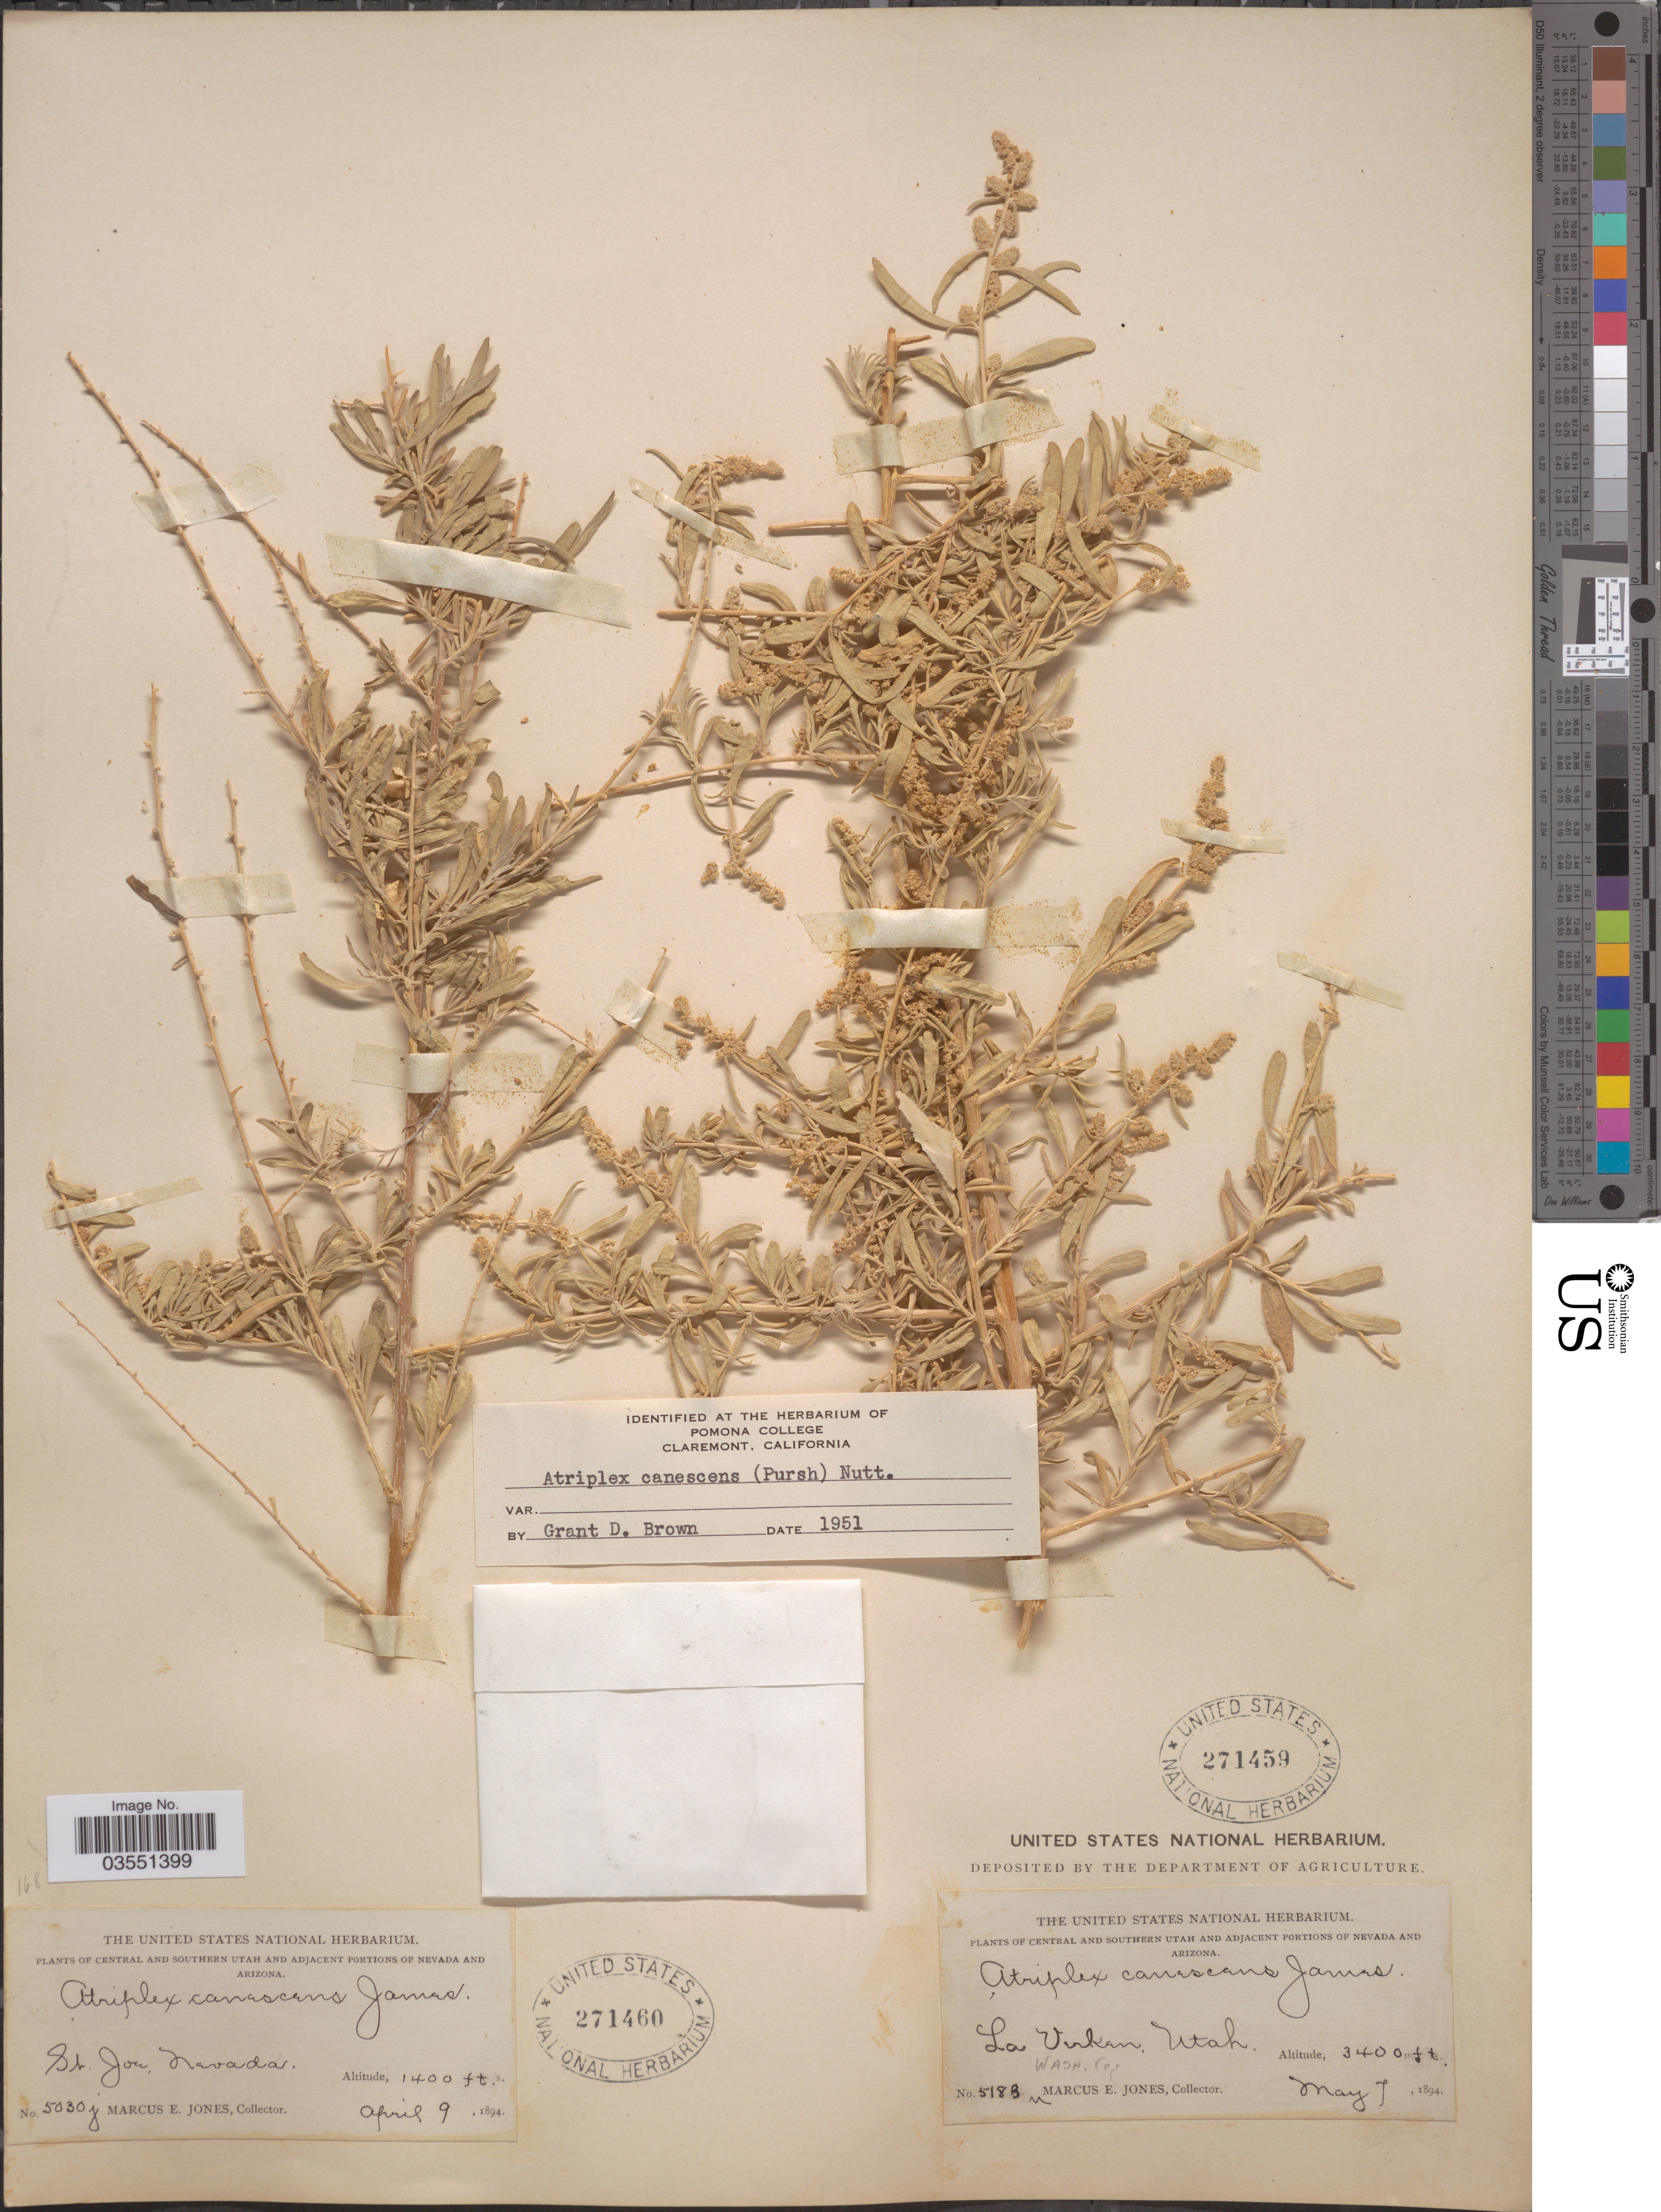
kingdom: Plantae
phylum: Tracheophyta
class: Magnoliopsida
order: Caryophyllales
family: Amaranthaceae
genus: Atriplex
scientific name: Atriplex canescens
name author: (Pursh) Nutt.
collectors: M. E. Jones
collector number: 5183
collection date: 1894-05-07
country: United States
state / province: Utah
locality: Central and Southern Utah. La Verken, Wash Co.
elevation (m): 1036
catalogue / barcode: US 271459